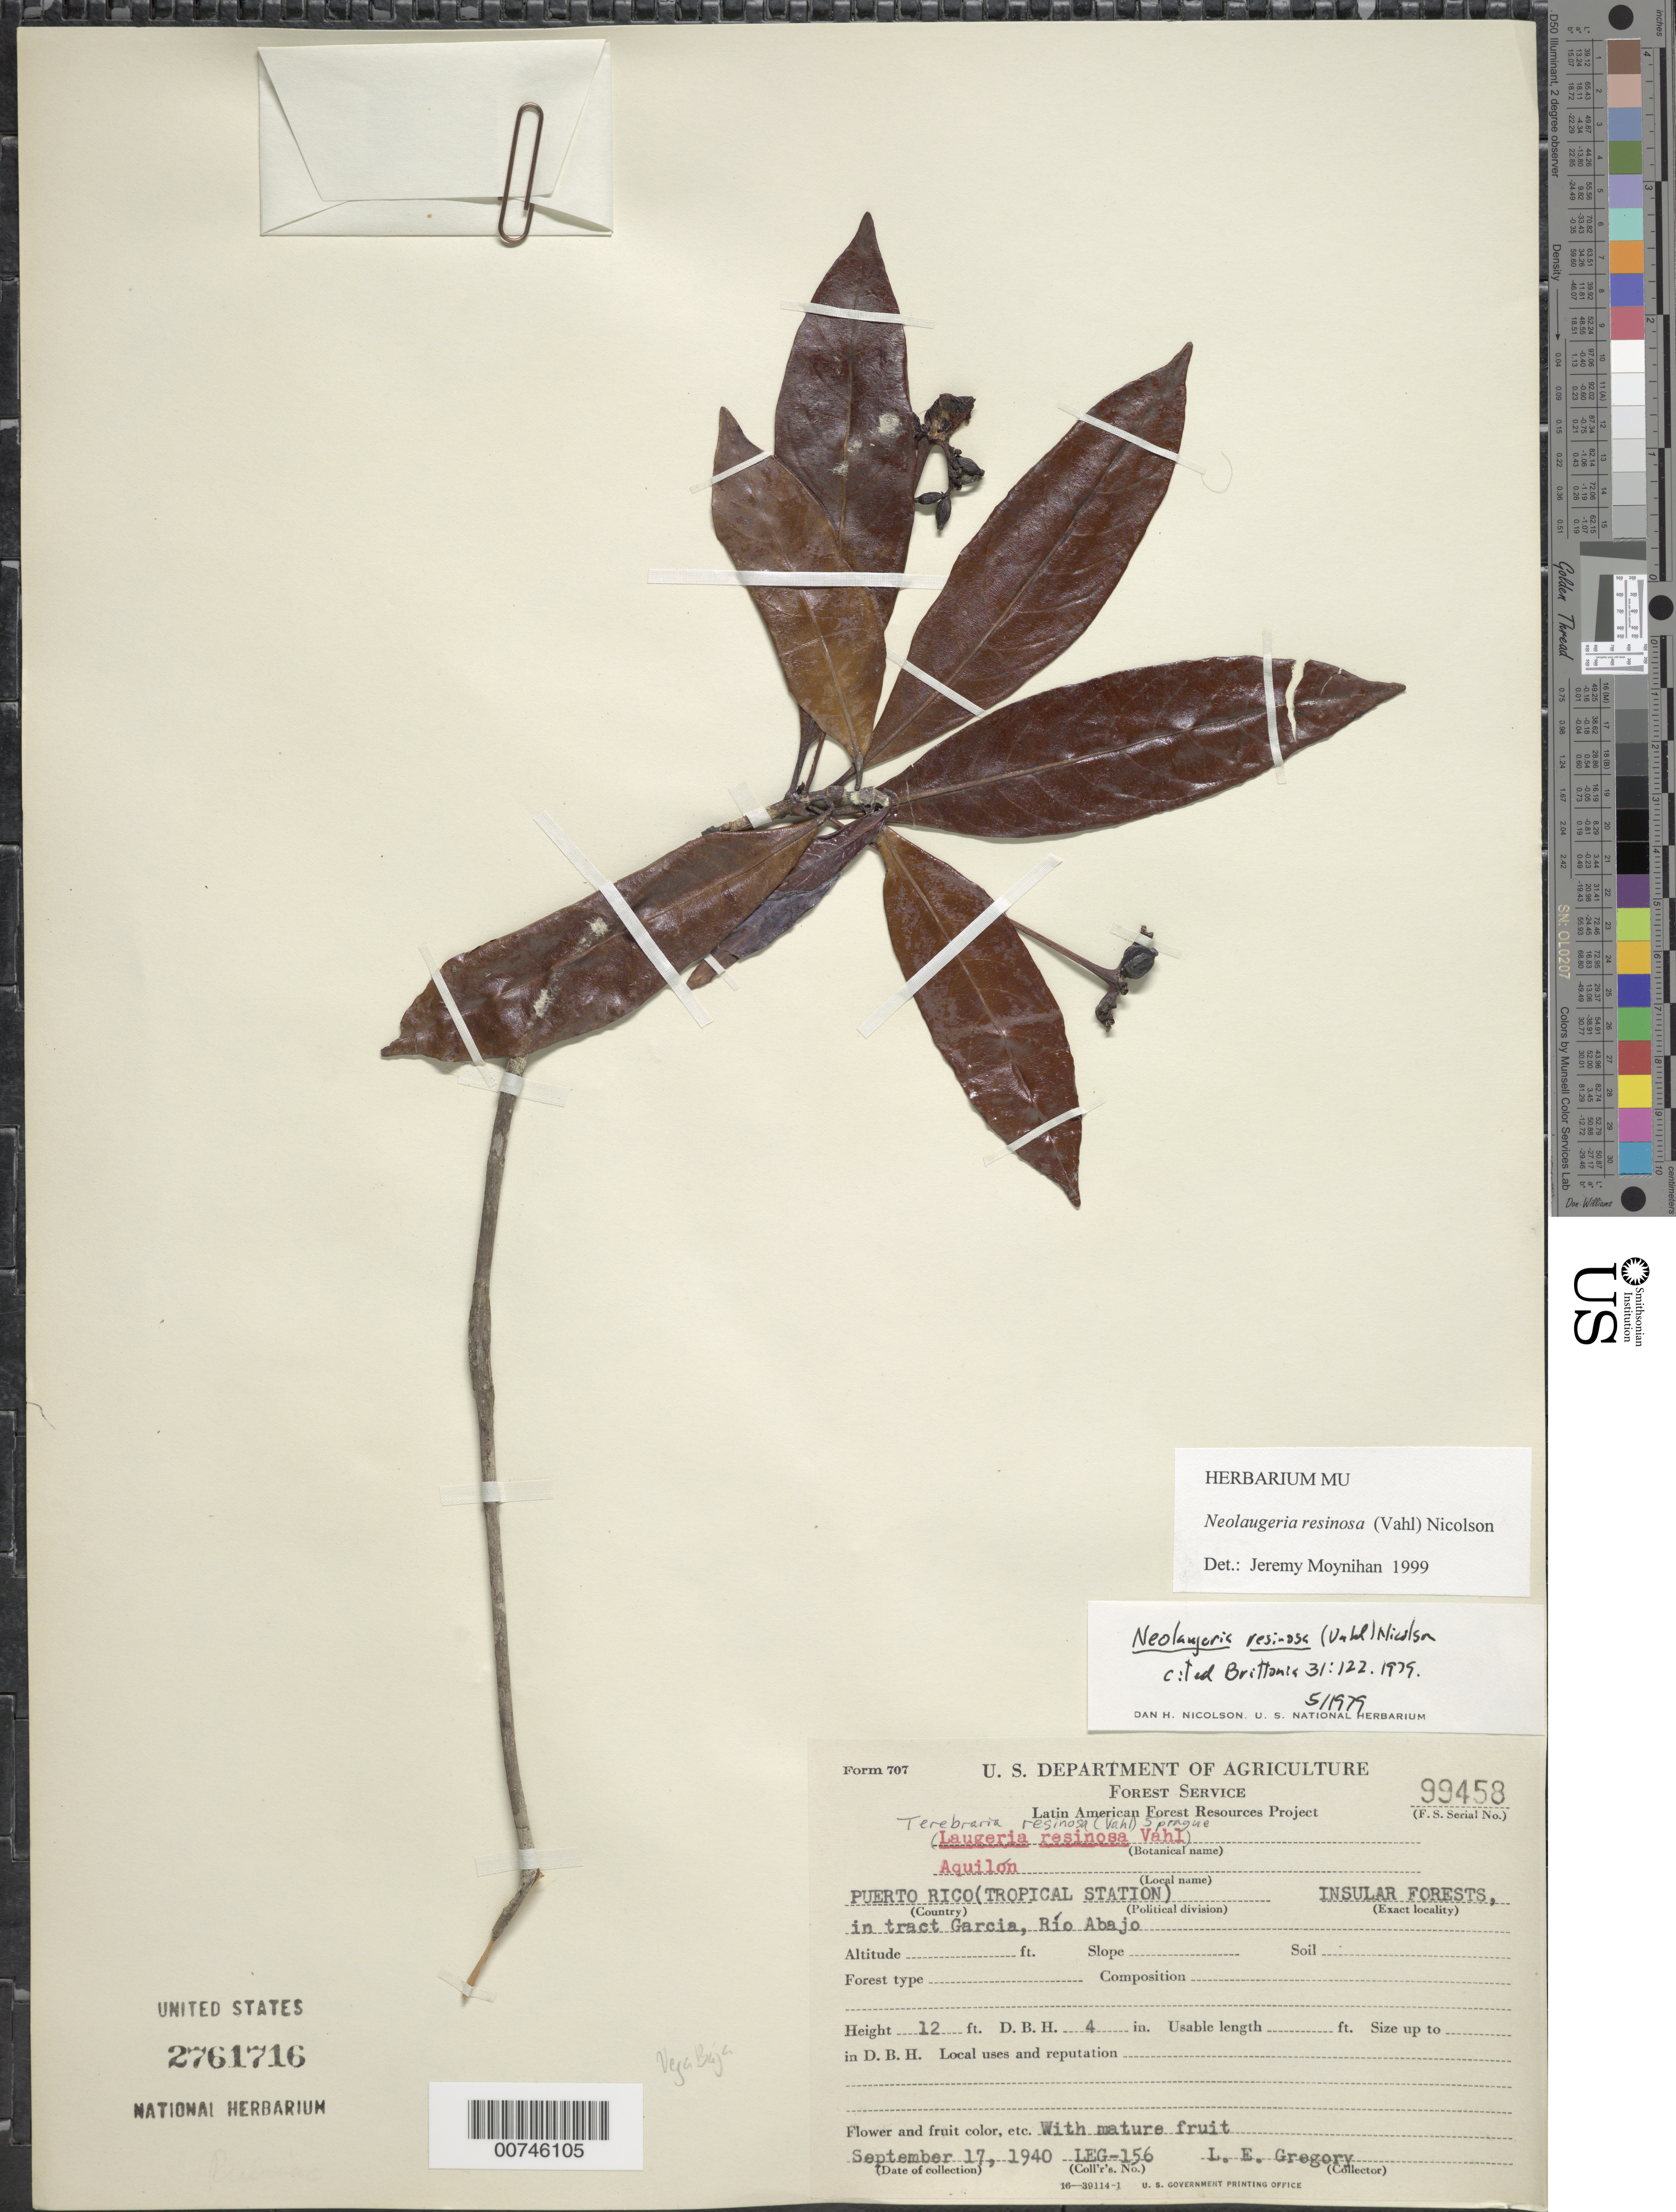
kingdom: Plantae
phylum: Tracheophyta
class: Magnoliopsida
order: Gentianales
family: Rubiaceae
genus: Stenostomum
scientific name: Stenostomum resinosum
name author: (Vahl) Griseb.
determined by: Moynihan, J.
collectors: L. E. Gregory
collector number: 156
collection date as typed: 17 Sep 1940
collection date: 1940-09-17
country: Puerto Rico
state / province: Arecibo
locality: Insular Forest (Tropical station), Tract Gracía, Río Abajo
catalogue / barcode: US 2761716